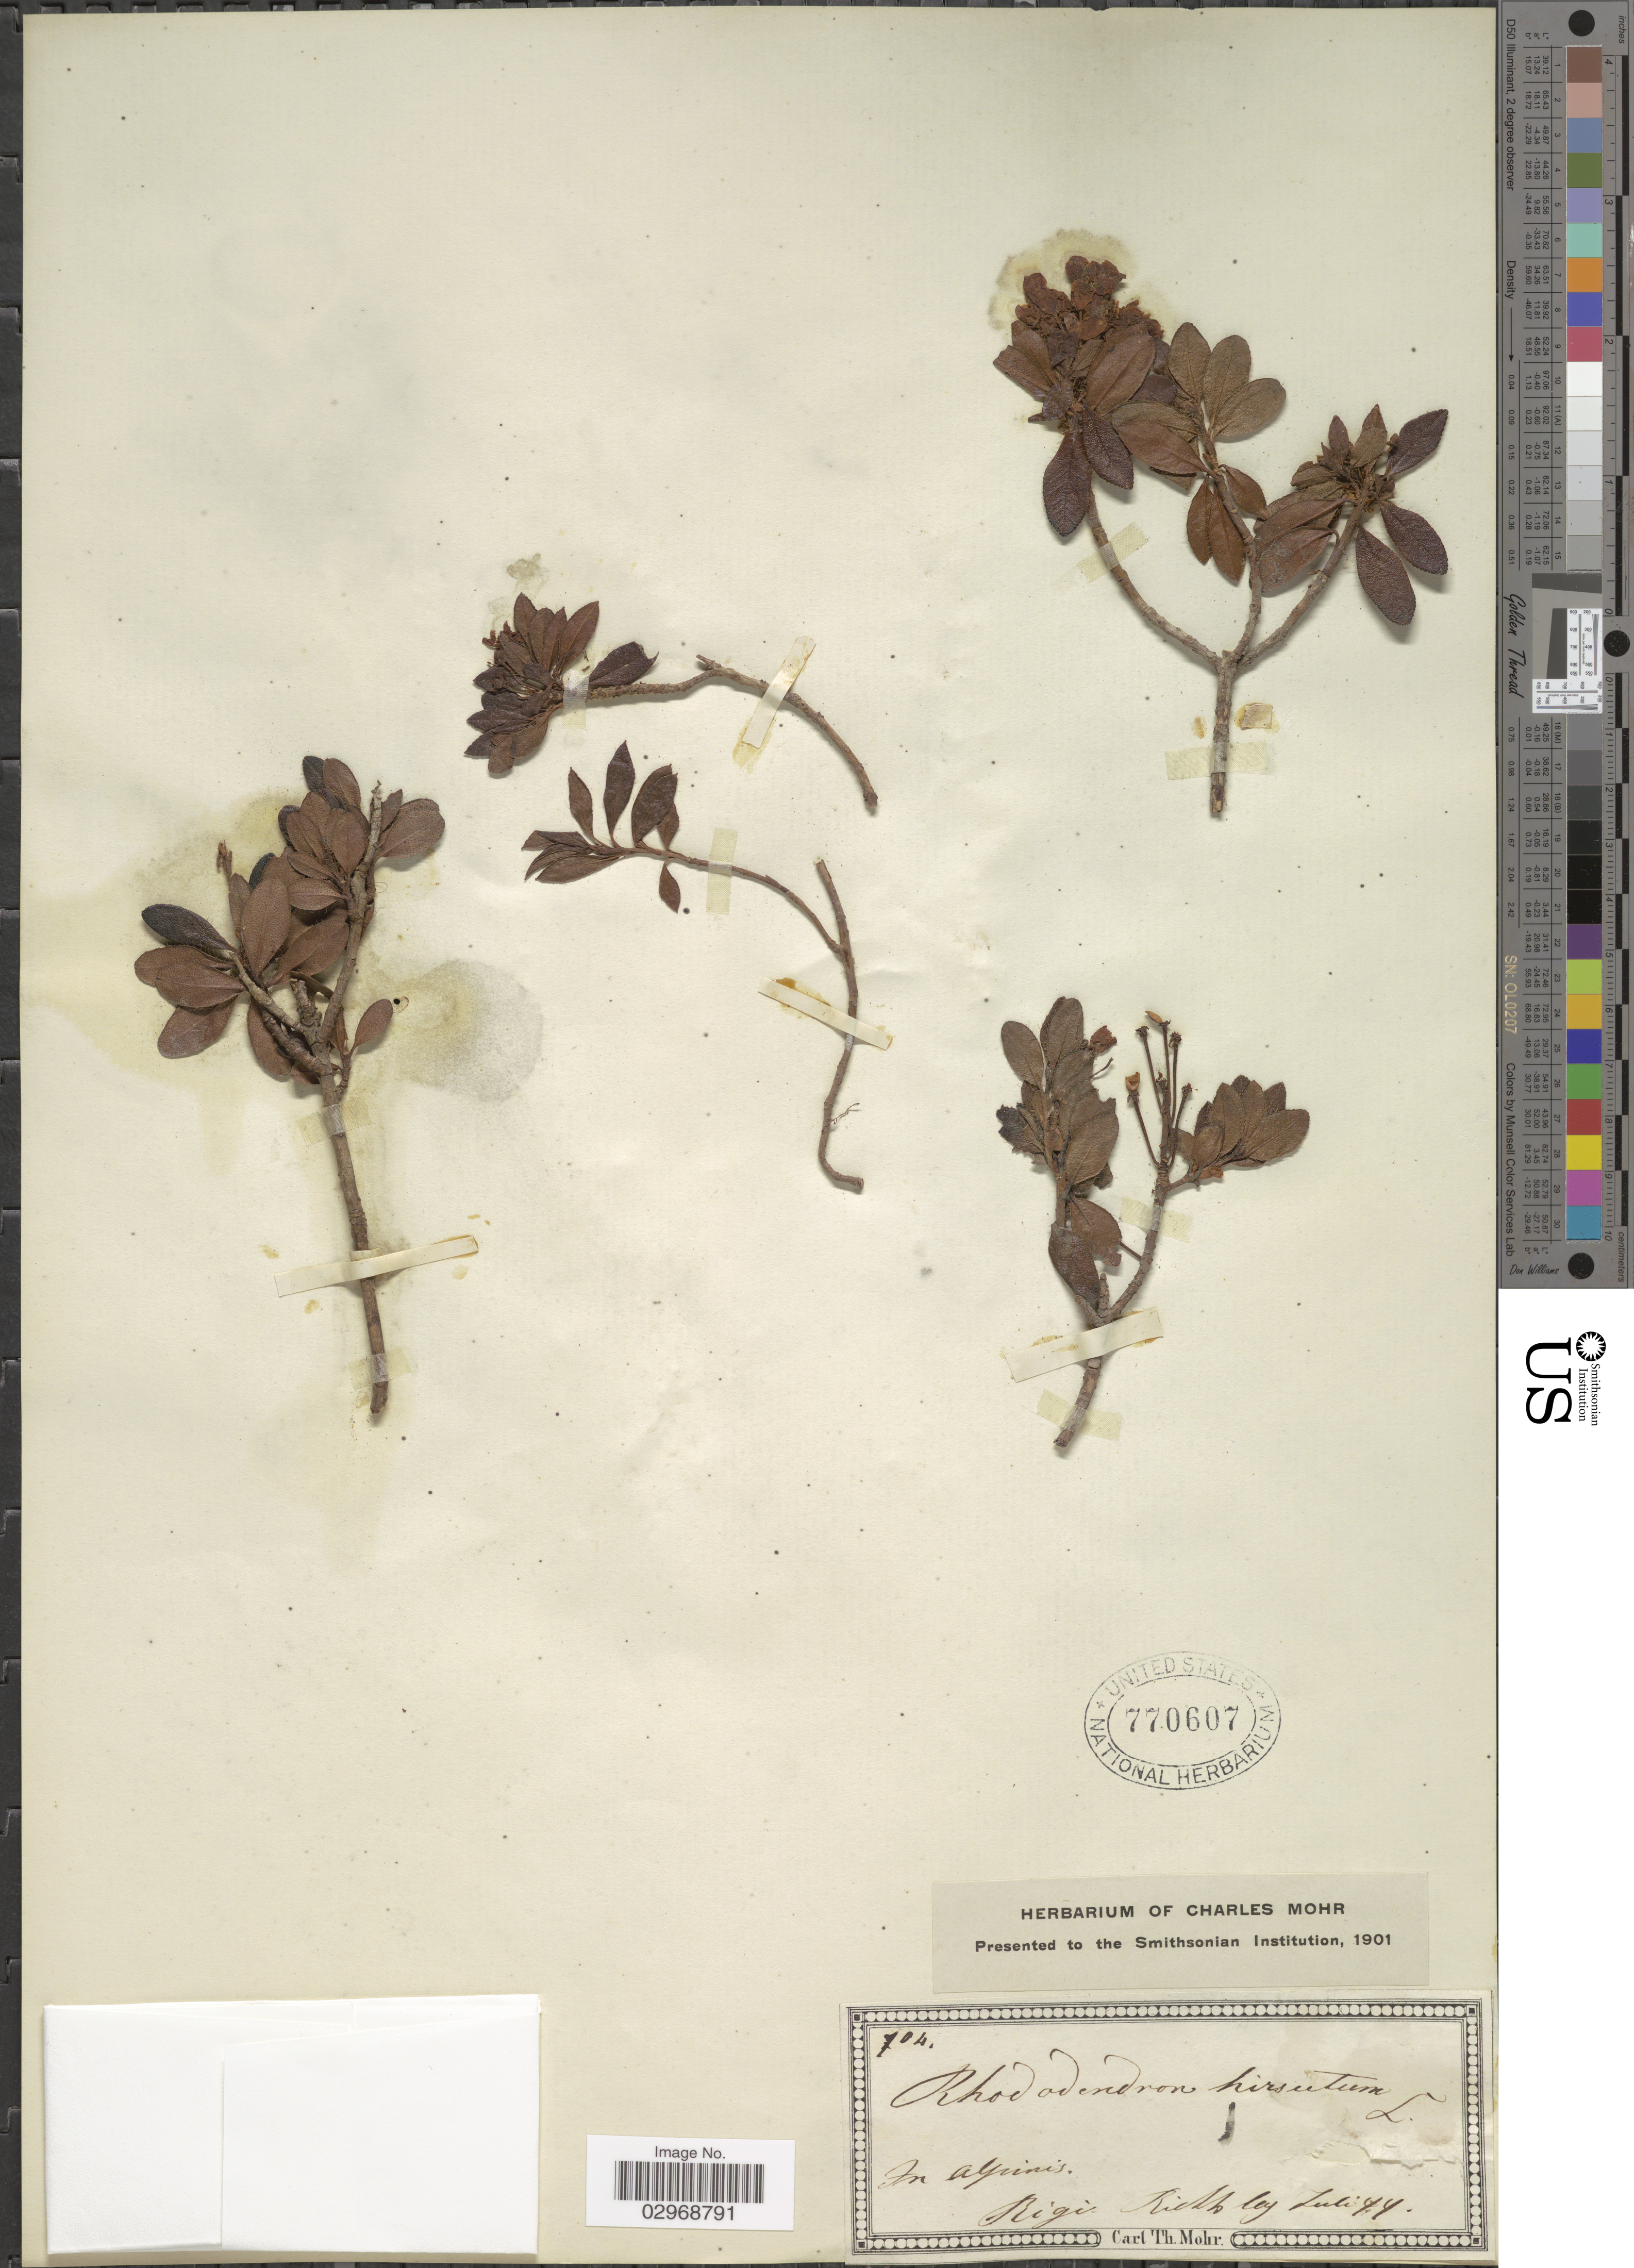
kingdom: Plantae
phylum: Tracheophyta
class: Magnoliopsida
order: Ericales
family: Ericaceae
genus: Rhododendron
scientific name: Rhododendron hirsutum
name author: L.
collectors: -. Rieth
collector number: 704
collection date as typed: Transcribed d/m/y: /7/44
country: Switzerland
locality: In alpinis Rigi.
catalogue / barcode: US 770607